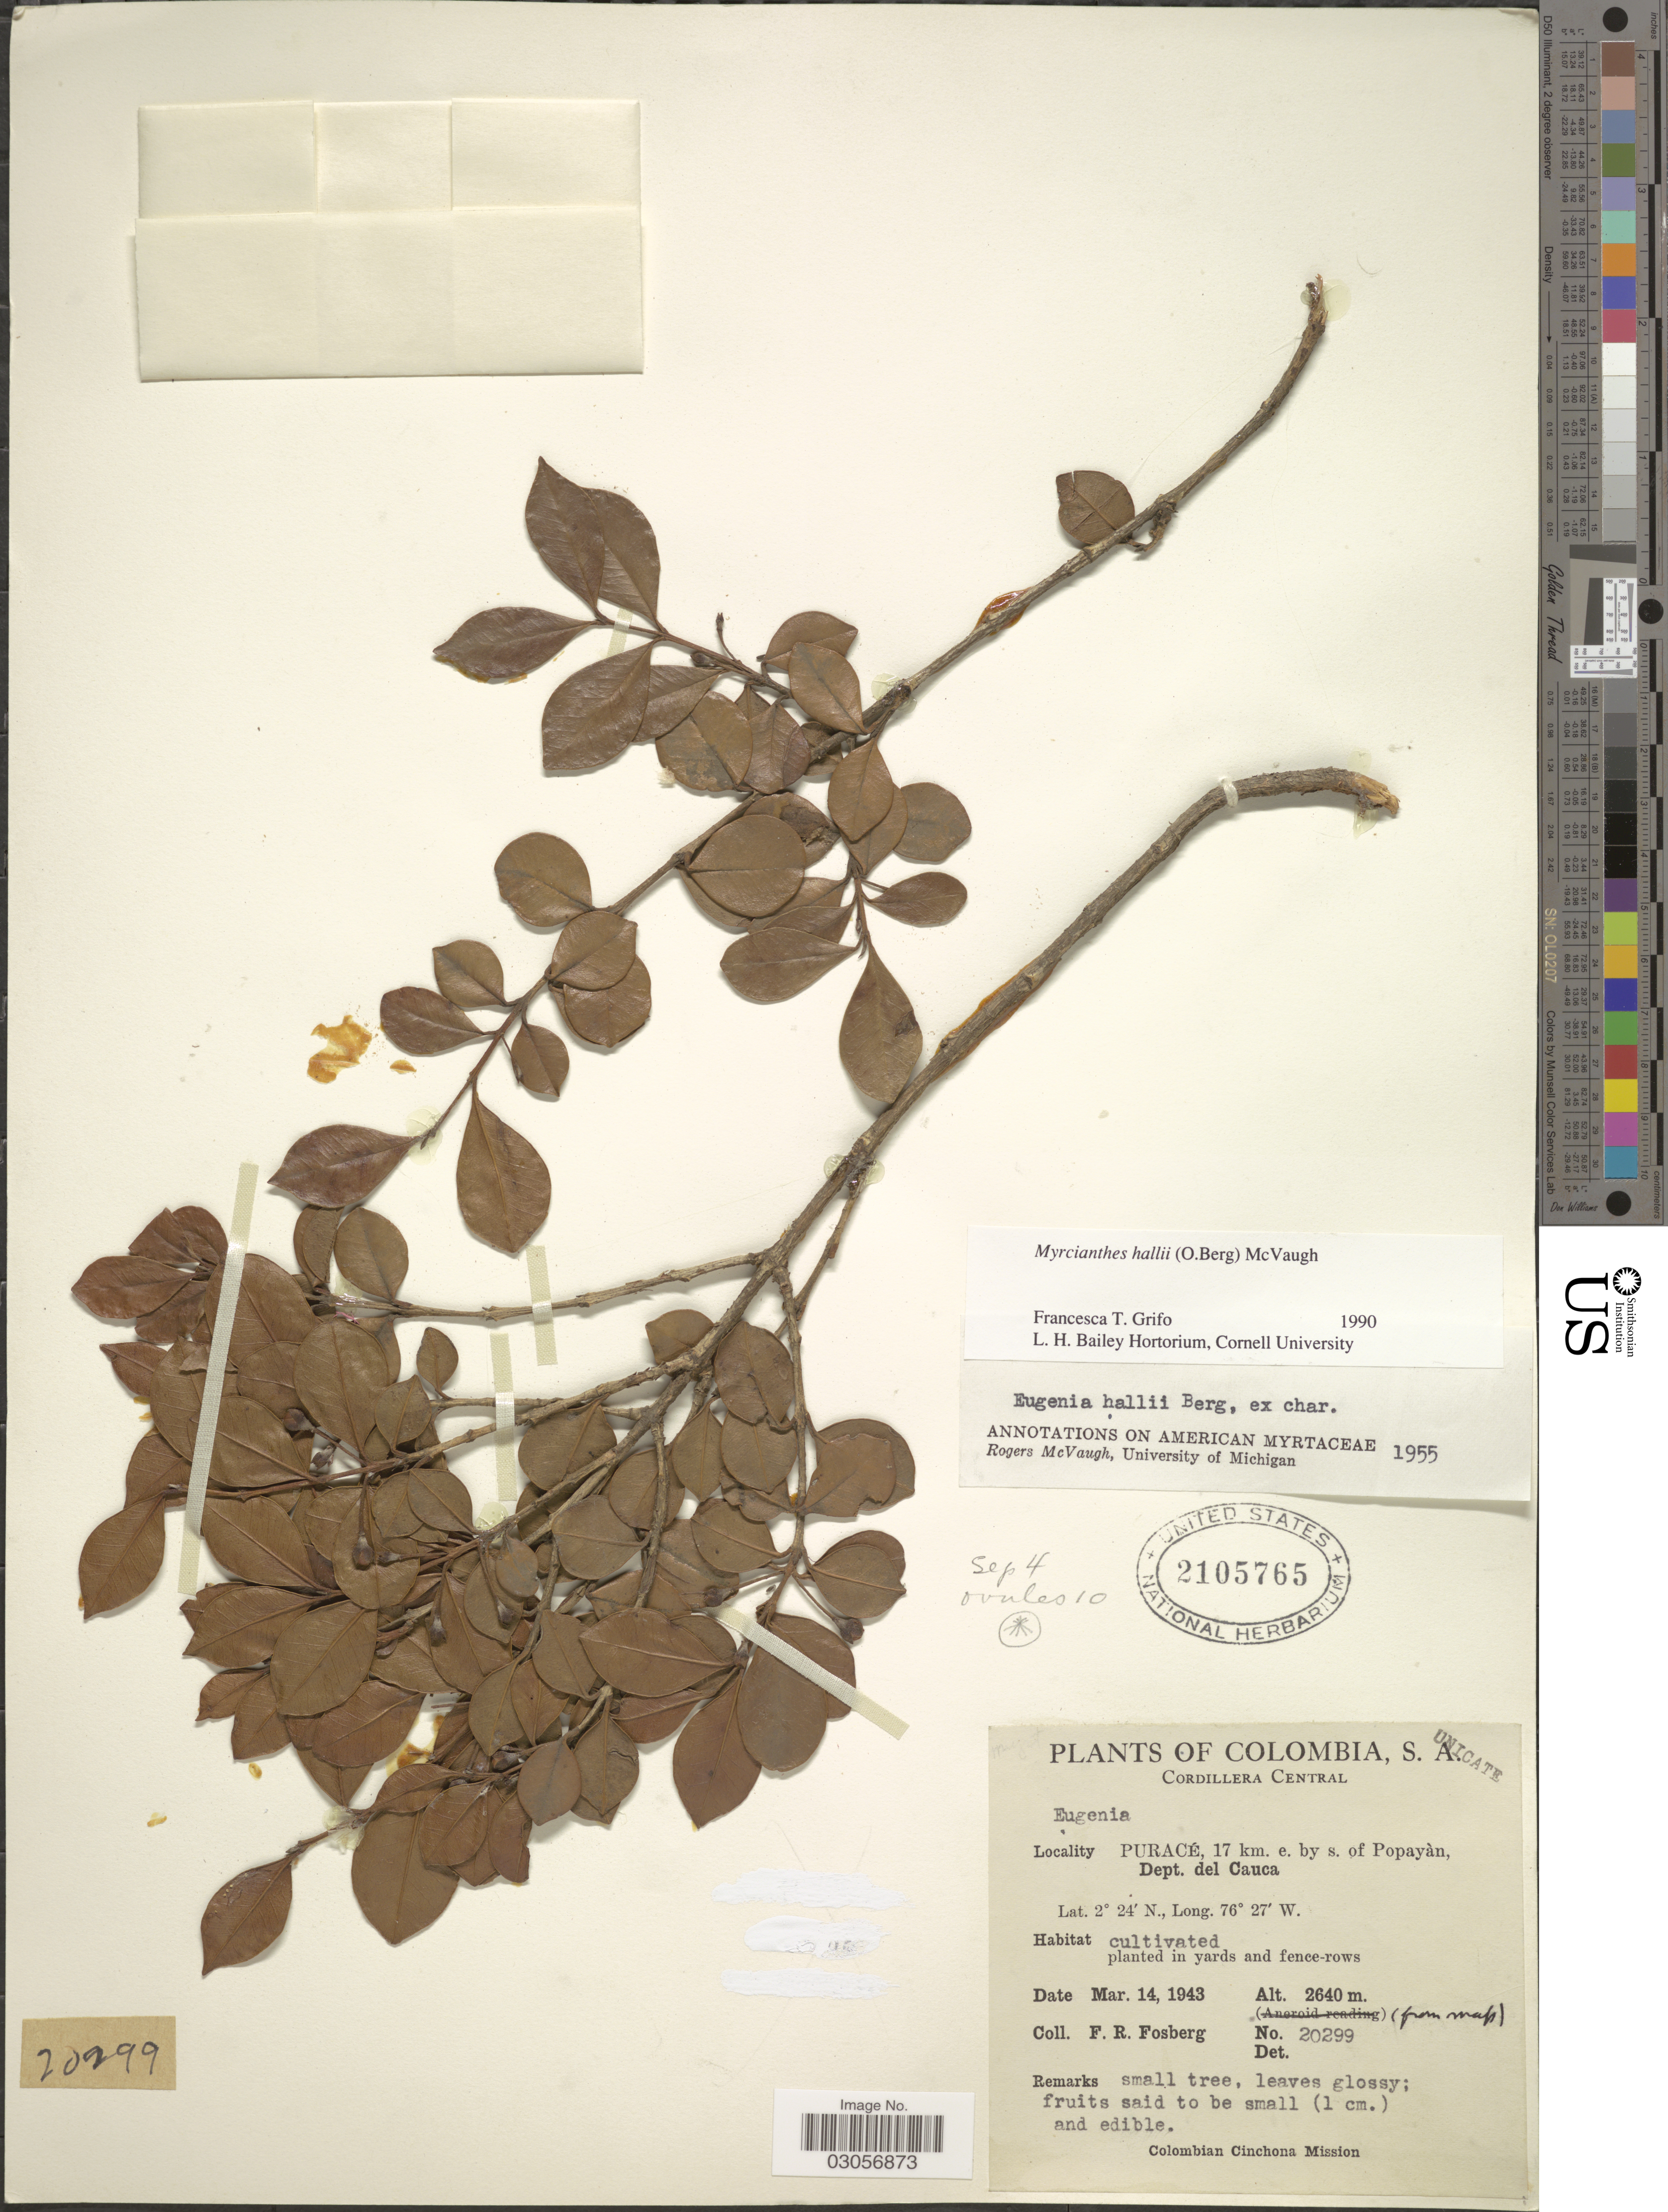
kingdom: Plantae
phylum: Tracheophyta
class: Magnoliopsida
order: Myrtales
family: Myrtaceae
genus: Myrcianthes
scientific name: Myrcianthes hallii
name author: (O. Berg) McVaugh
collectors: F. R. Fosberg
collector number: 20299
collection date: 1943-03-14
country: Colombia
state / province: Cauca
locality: Cordillera Central, Puracé, 17 km e. by s. of Popayàn, Dept. del Cauca.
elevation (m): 2640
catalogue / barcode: US 2105765